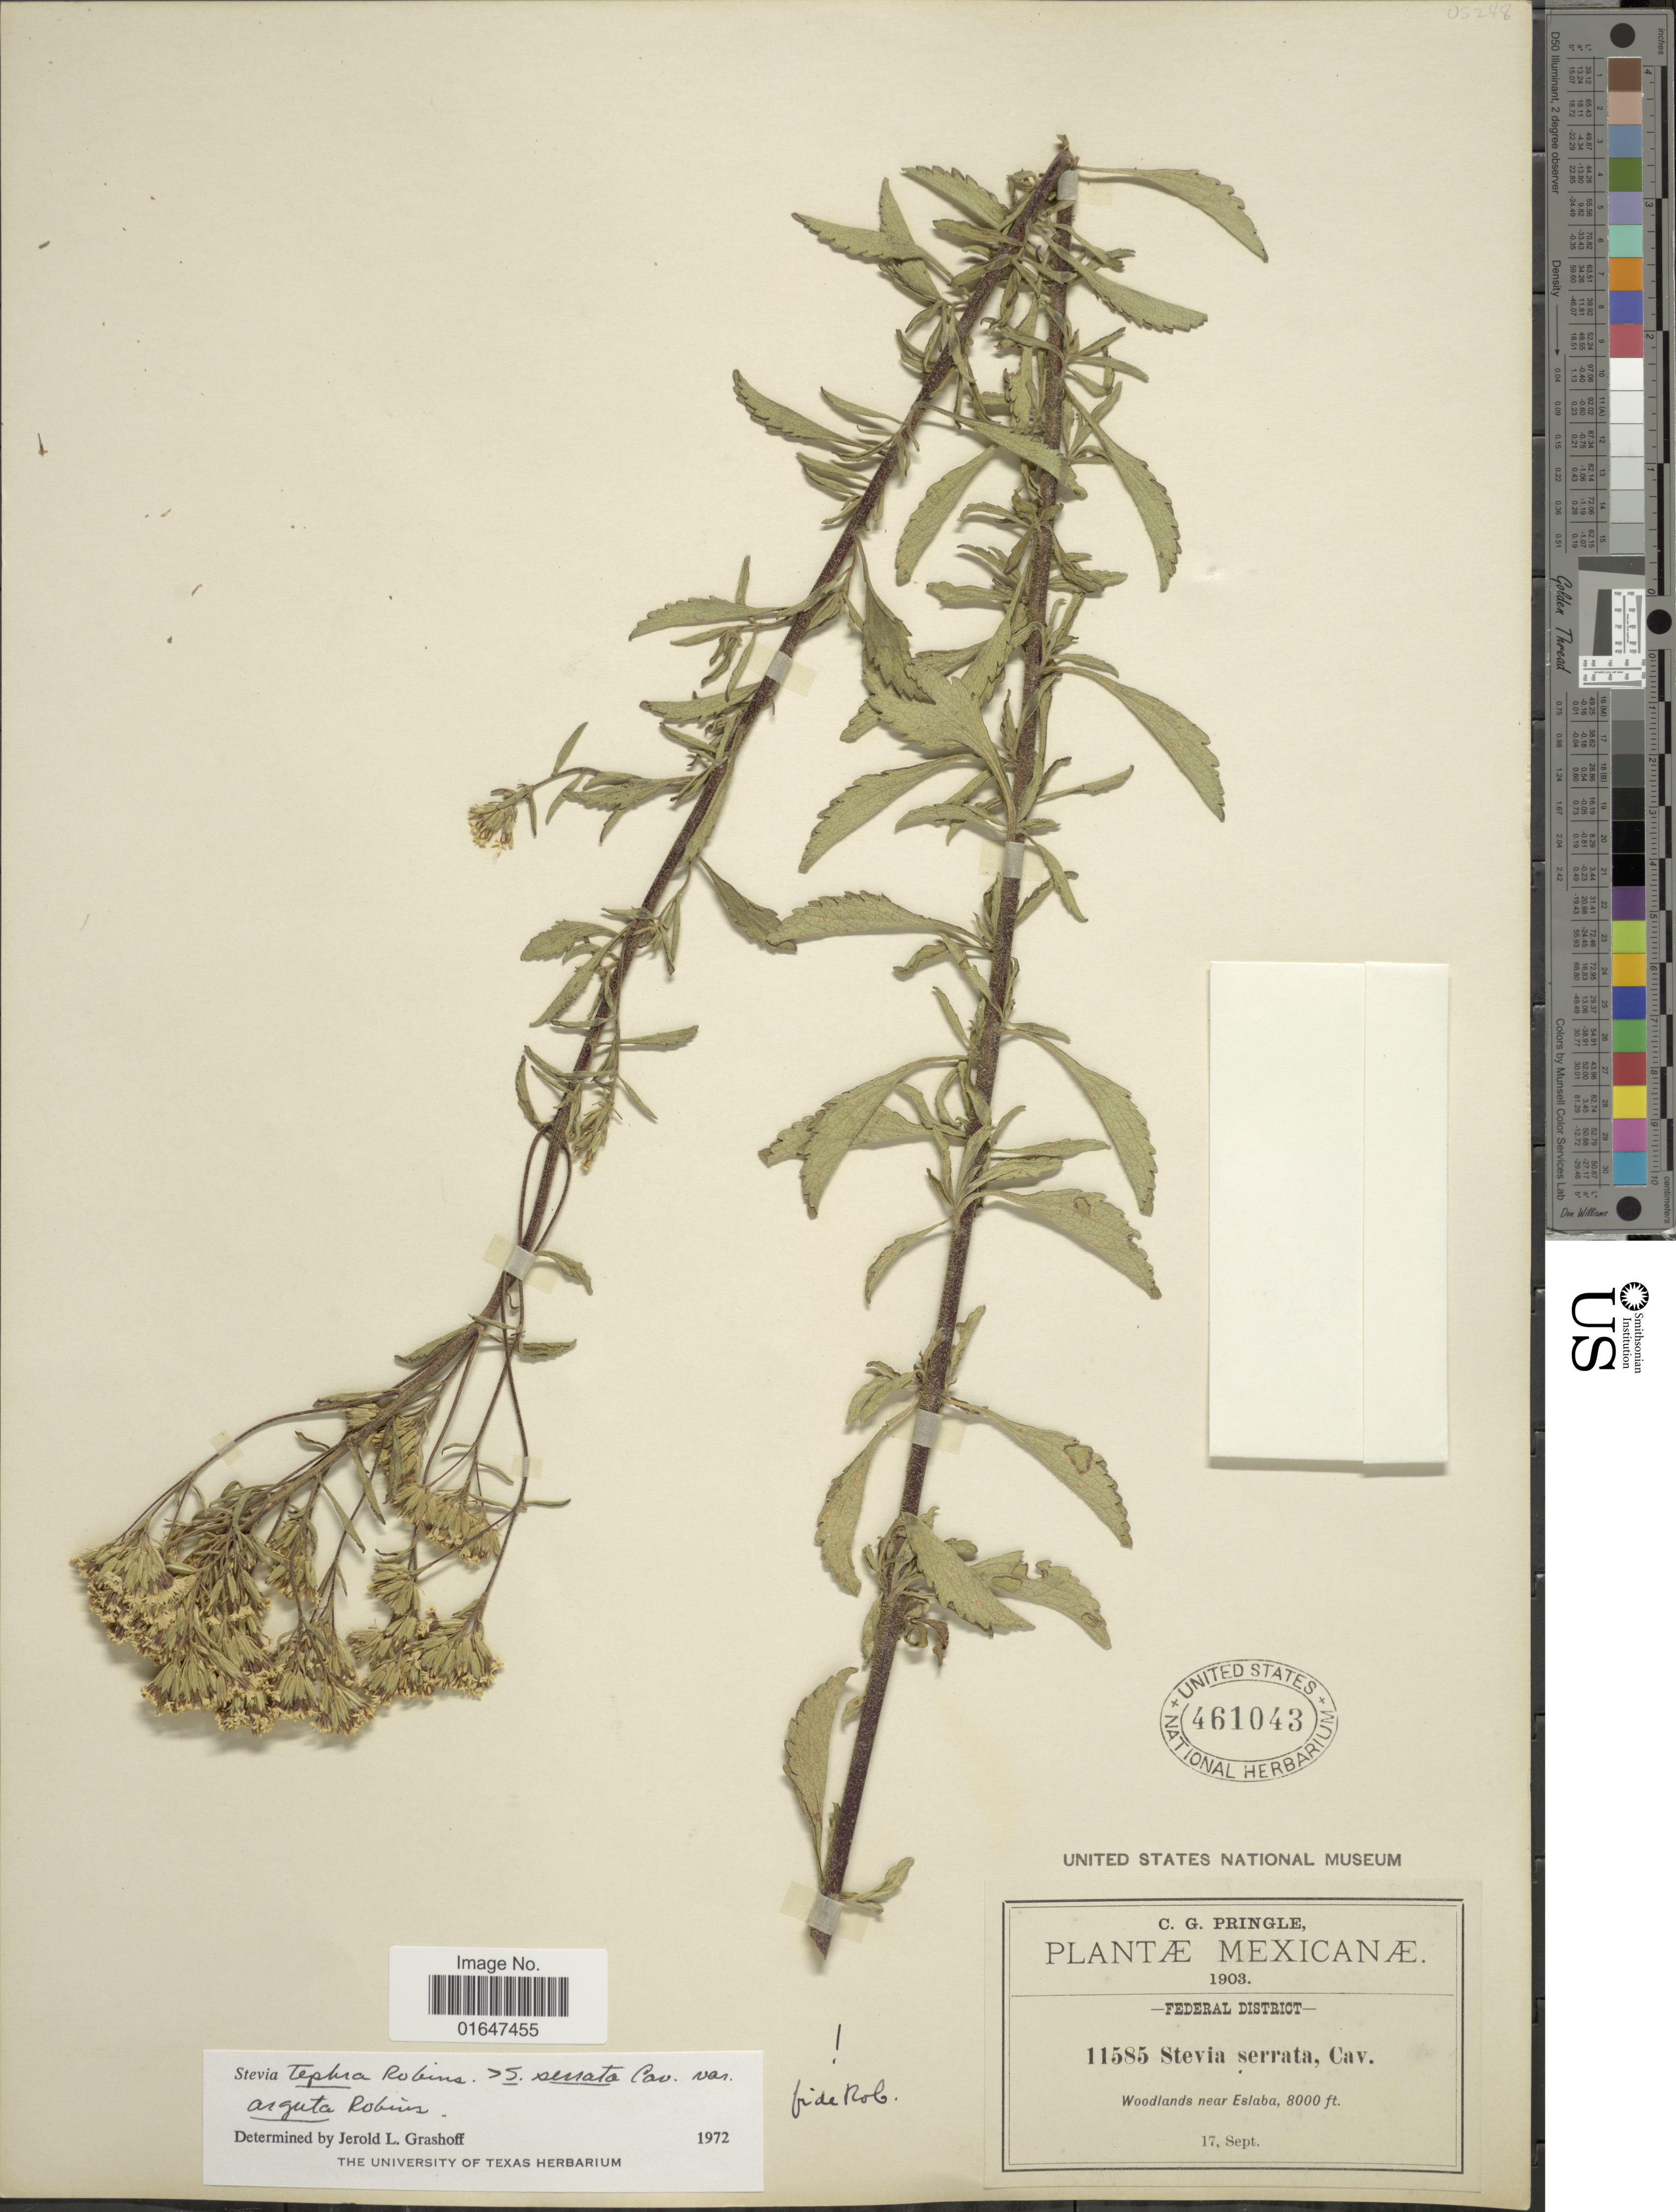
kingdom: Plantae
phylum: Tracheophyta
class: Magnoliopsida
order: Asterales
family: Asteraceae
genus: Stevia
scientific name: Stevia tephra x S. serrata Cav.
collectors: C. G. Pringle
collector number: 11585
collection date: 1903-09-17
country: Mexico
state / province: Distrito Federal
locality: Mexicanae, woodlands near Eslaba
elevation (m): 2438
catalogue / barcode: US 461043